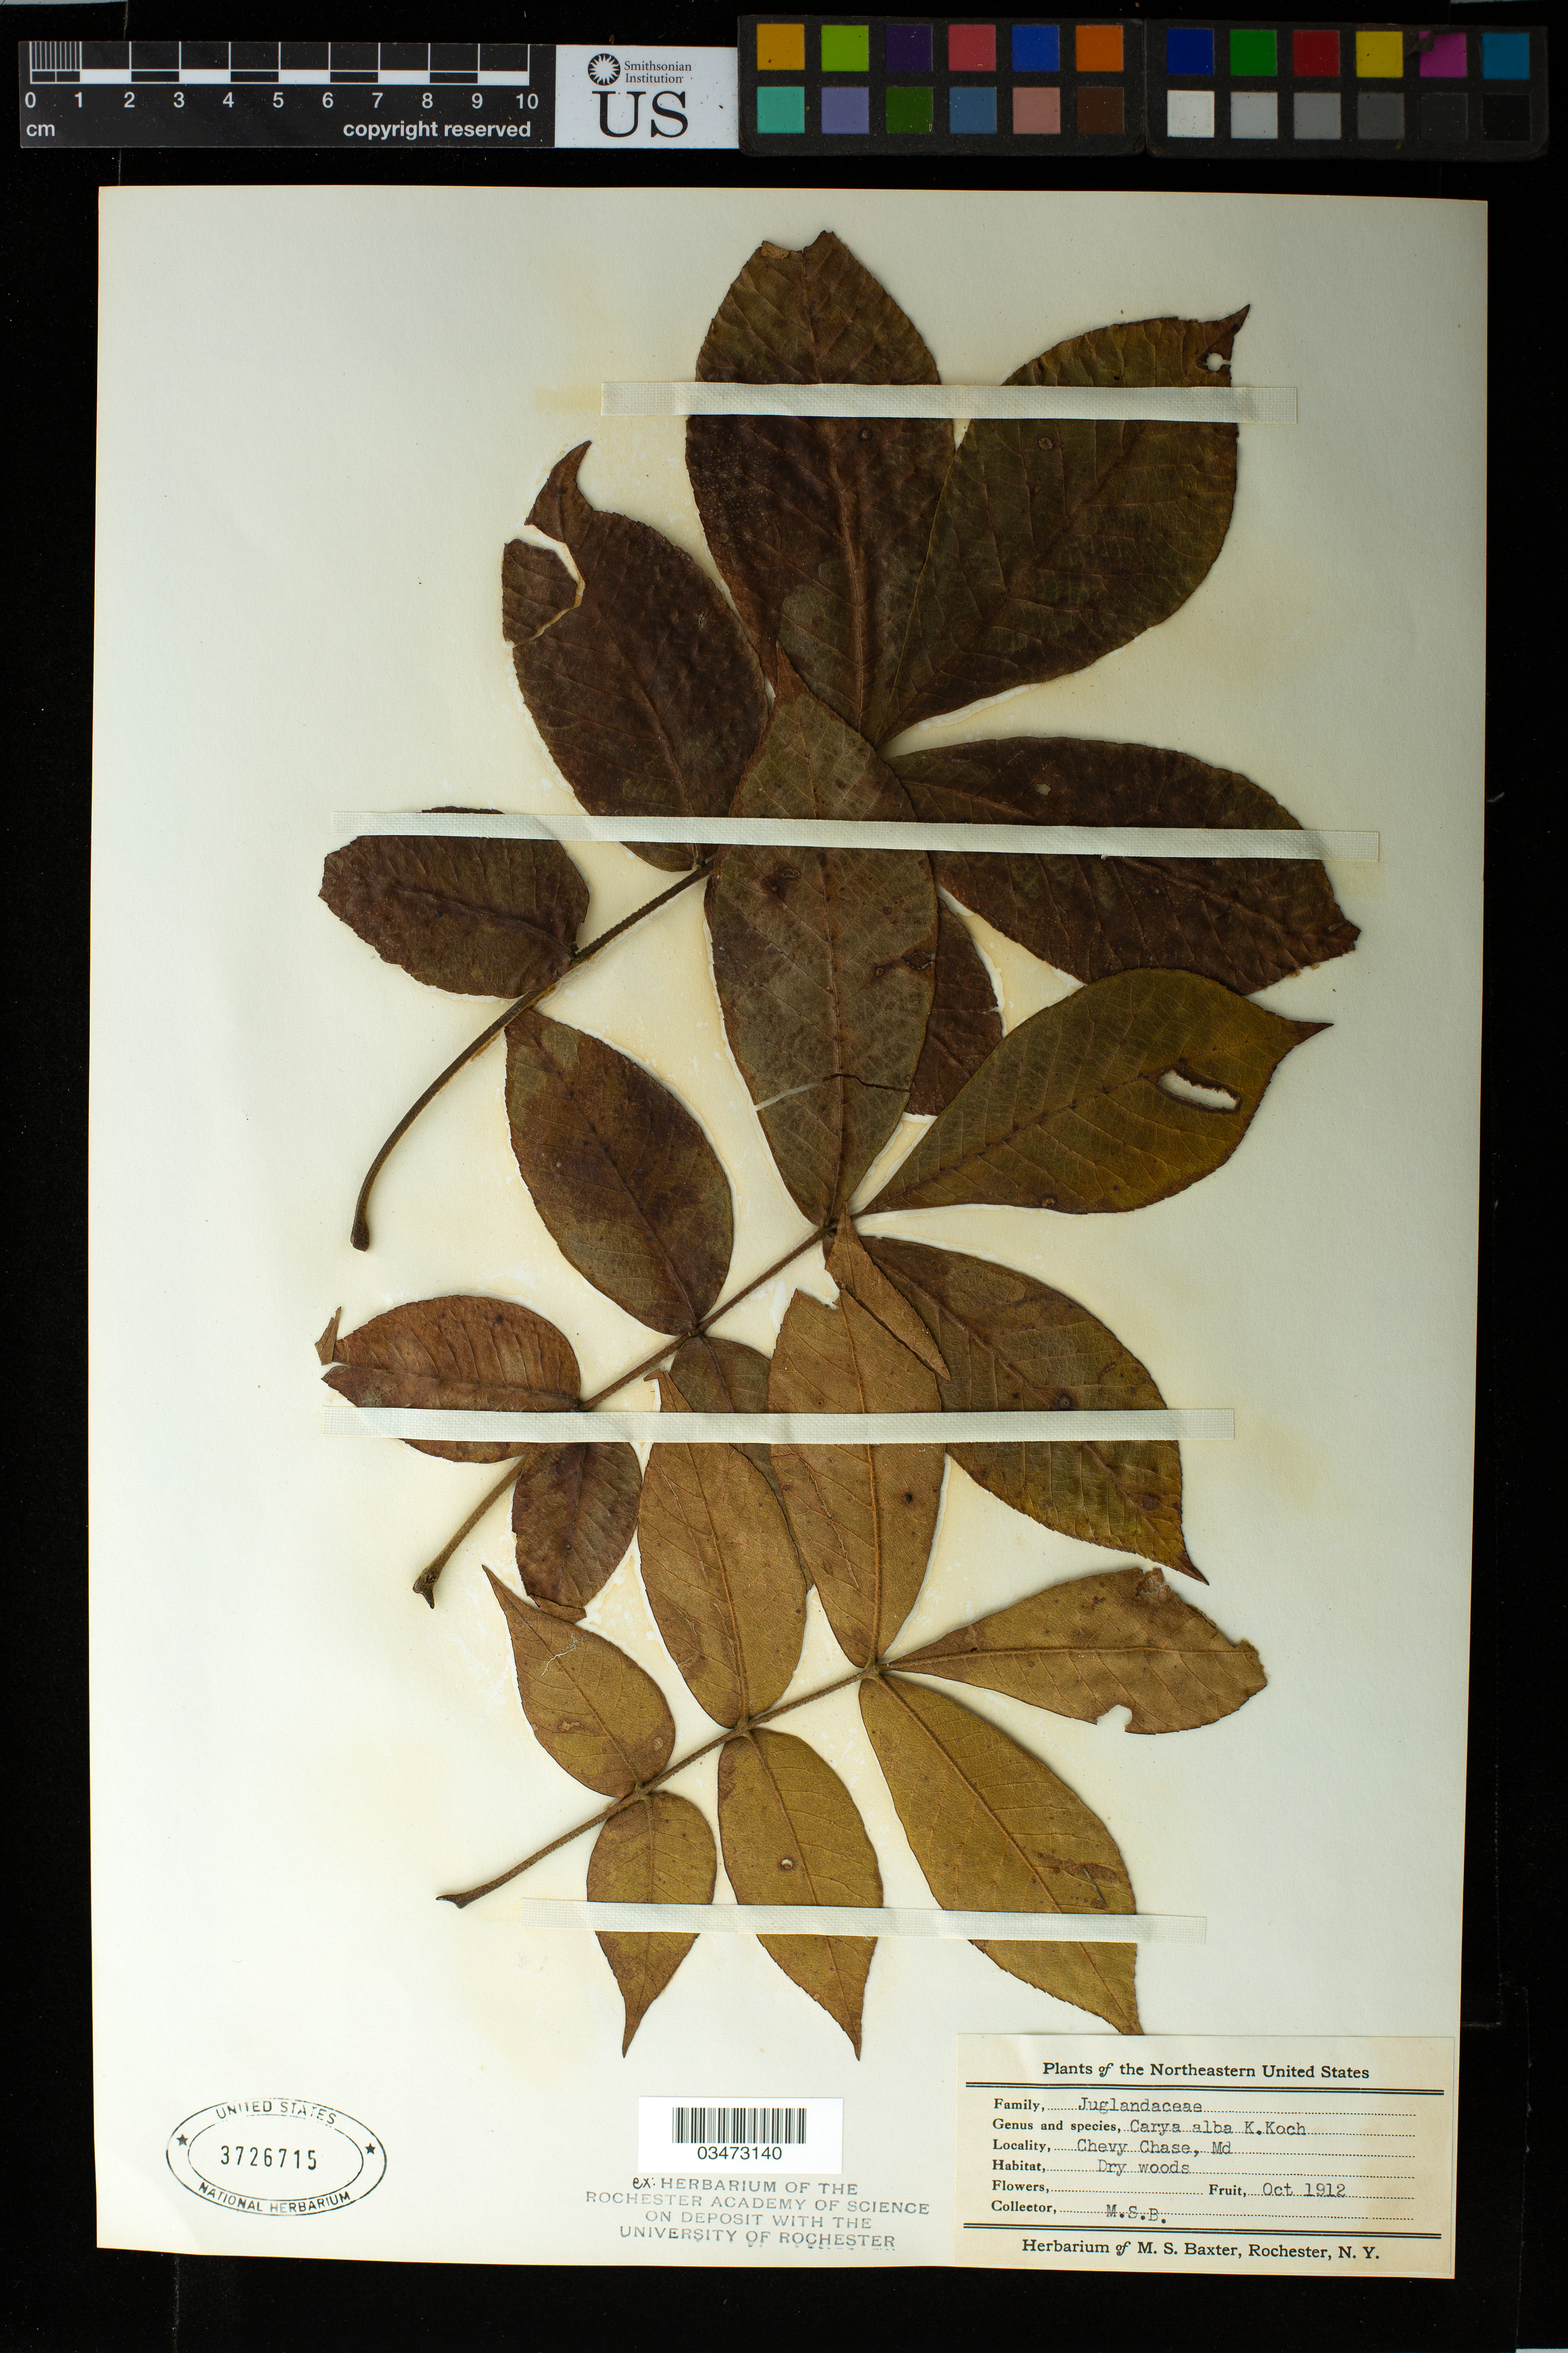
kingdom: Plantae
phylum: Tracheophyta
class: Magnoliopsida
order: Fagales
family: Juglandaceae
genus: Carya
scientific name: Carya tomentosa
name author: (Lam.) Nutt.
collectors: M. Baxter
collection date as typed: Oct 1912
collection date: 1912-10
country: United States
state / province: Maryland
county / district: Montgomery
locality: Chevy Chase, Md, Dry woods.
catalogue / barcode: US 3726715